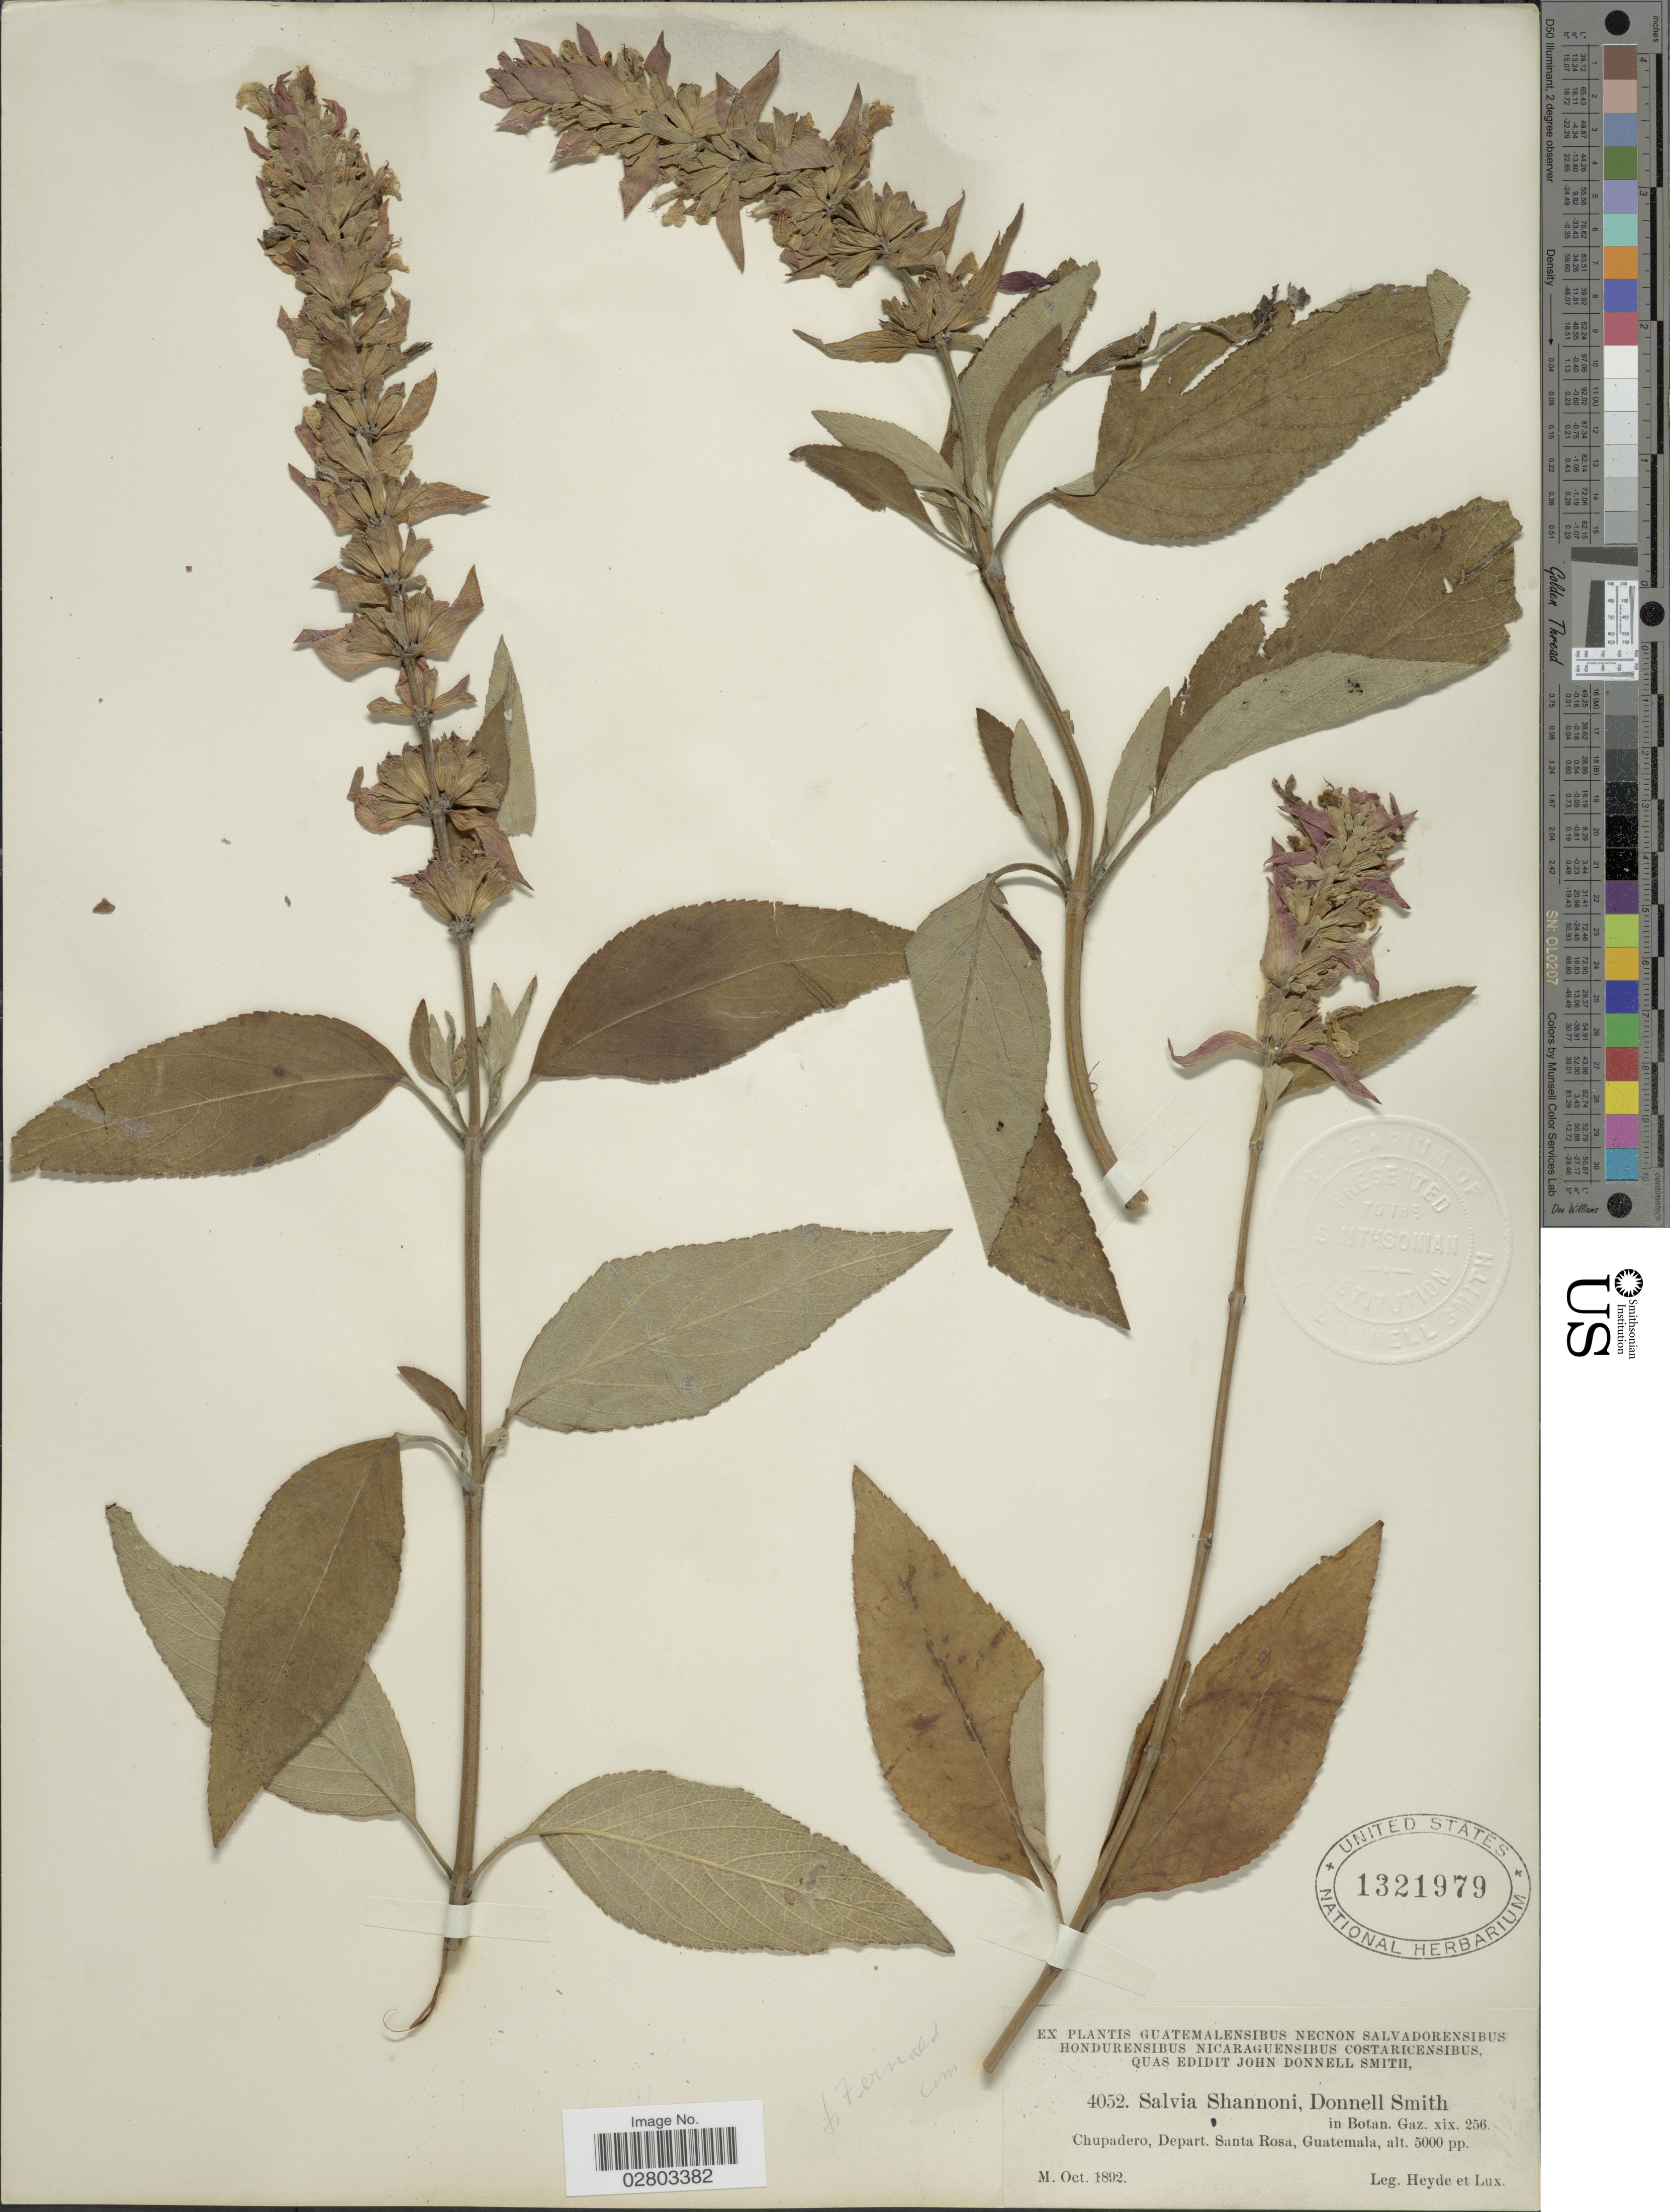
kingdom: Plantae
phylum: Tracheophyta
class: Magnoliopsida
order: Lamiales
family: Lamiaceae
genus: Salvia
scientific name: Salvia shannoni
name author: Donn. Sm.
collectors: Heyde & Lux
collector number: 4052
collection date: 1892-10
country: Guatemala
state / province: Santa Rosa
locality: Chupadero. Depart. Santa Rosa.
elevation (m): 1524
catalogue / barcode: US 1321979